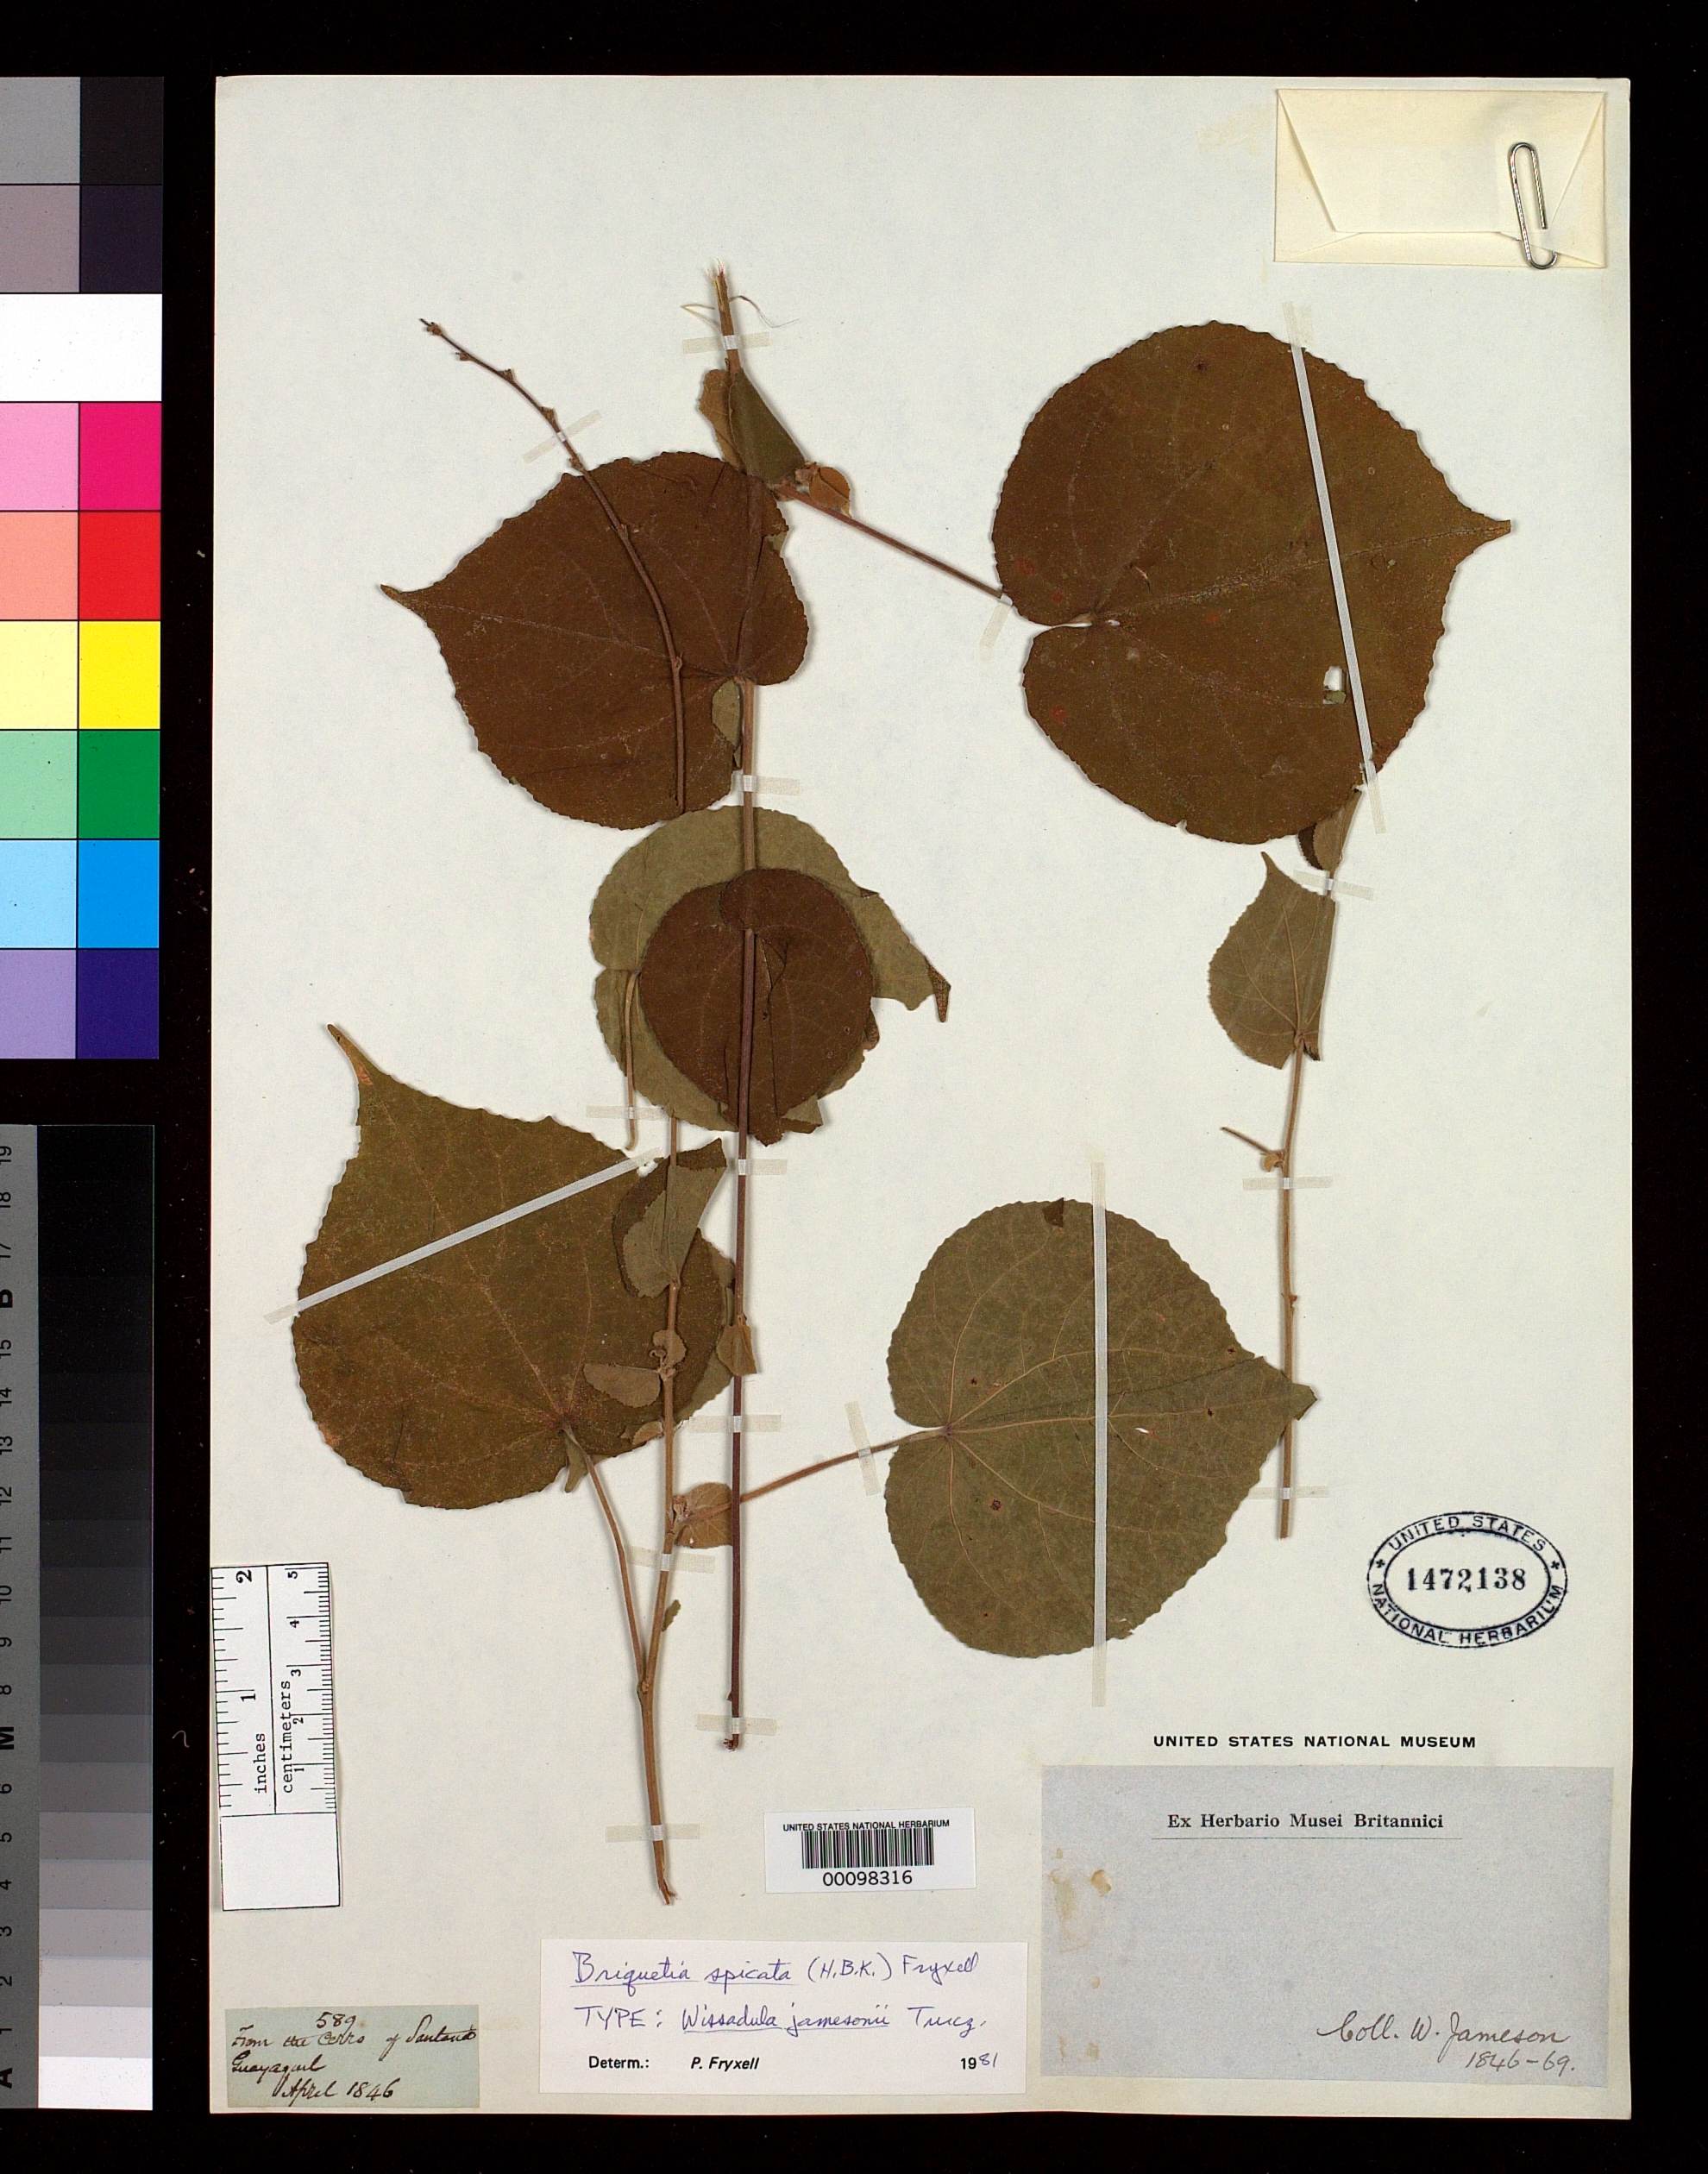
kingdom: Plantae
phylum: Tracheophyta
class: Magnoliopsida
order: Malvales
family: Malvaceae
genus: Wissadula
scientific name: Wissadula jamesonii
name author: Turcz.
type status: Holotype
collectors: W. Jameson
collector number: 589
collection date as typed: Apr 1846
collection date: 1846-04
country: Ecuador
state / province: Guayas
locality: Guayaquil.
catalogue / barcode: US 1472138